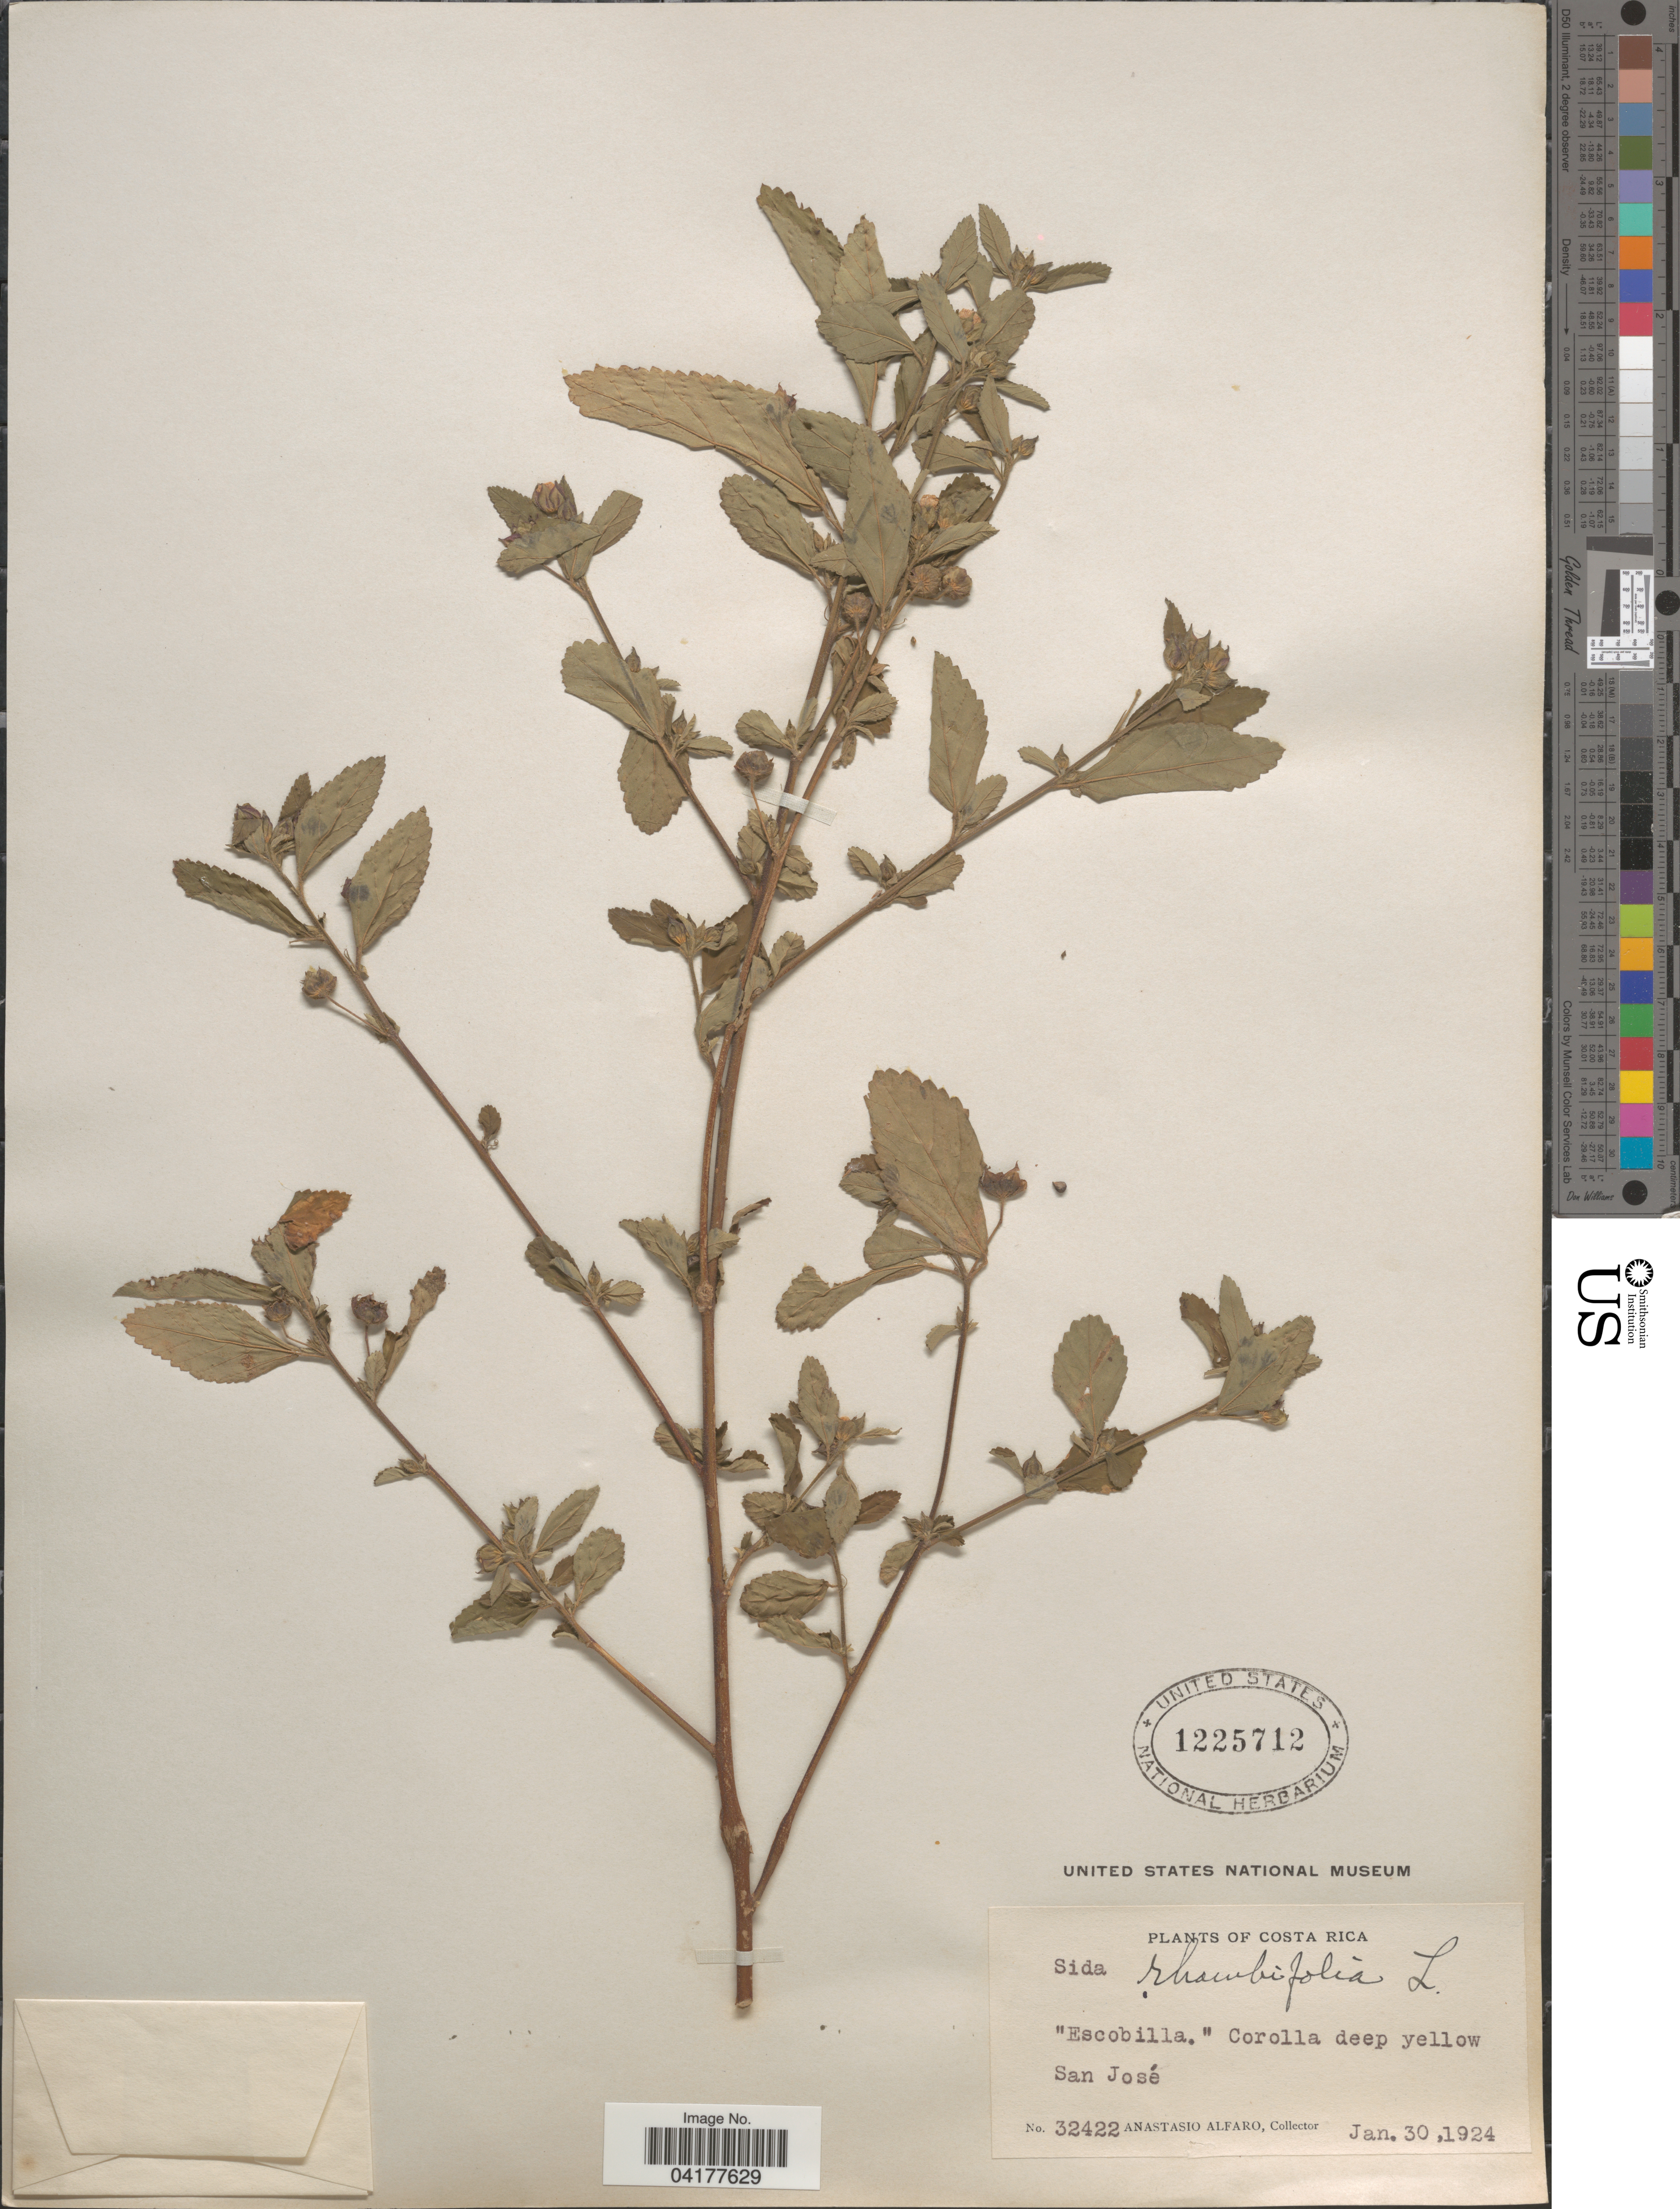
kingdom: Plantae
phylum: Tracheophyta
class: Magnoliopsida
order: Malvales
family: Malvaceae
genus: Sida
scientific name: Sida rhombifolia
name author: L.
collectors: A. Alfaro Gonzalez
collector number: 32422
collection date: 1924-01-30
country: Costa Rica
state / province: San José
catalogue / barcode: US 1225712